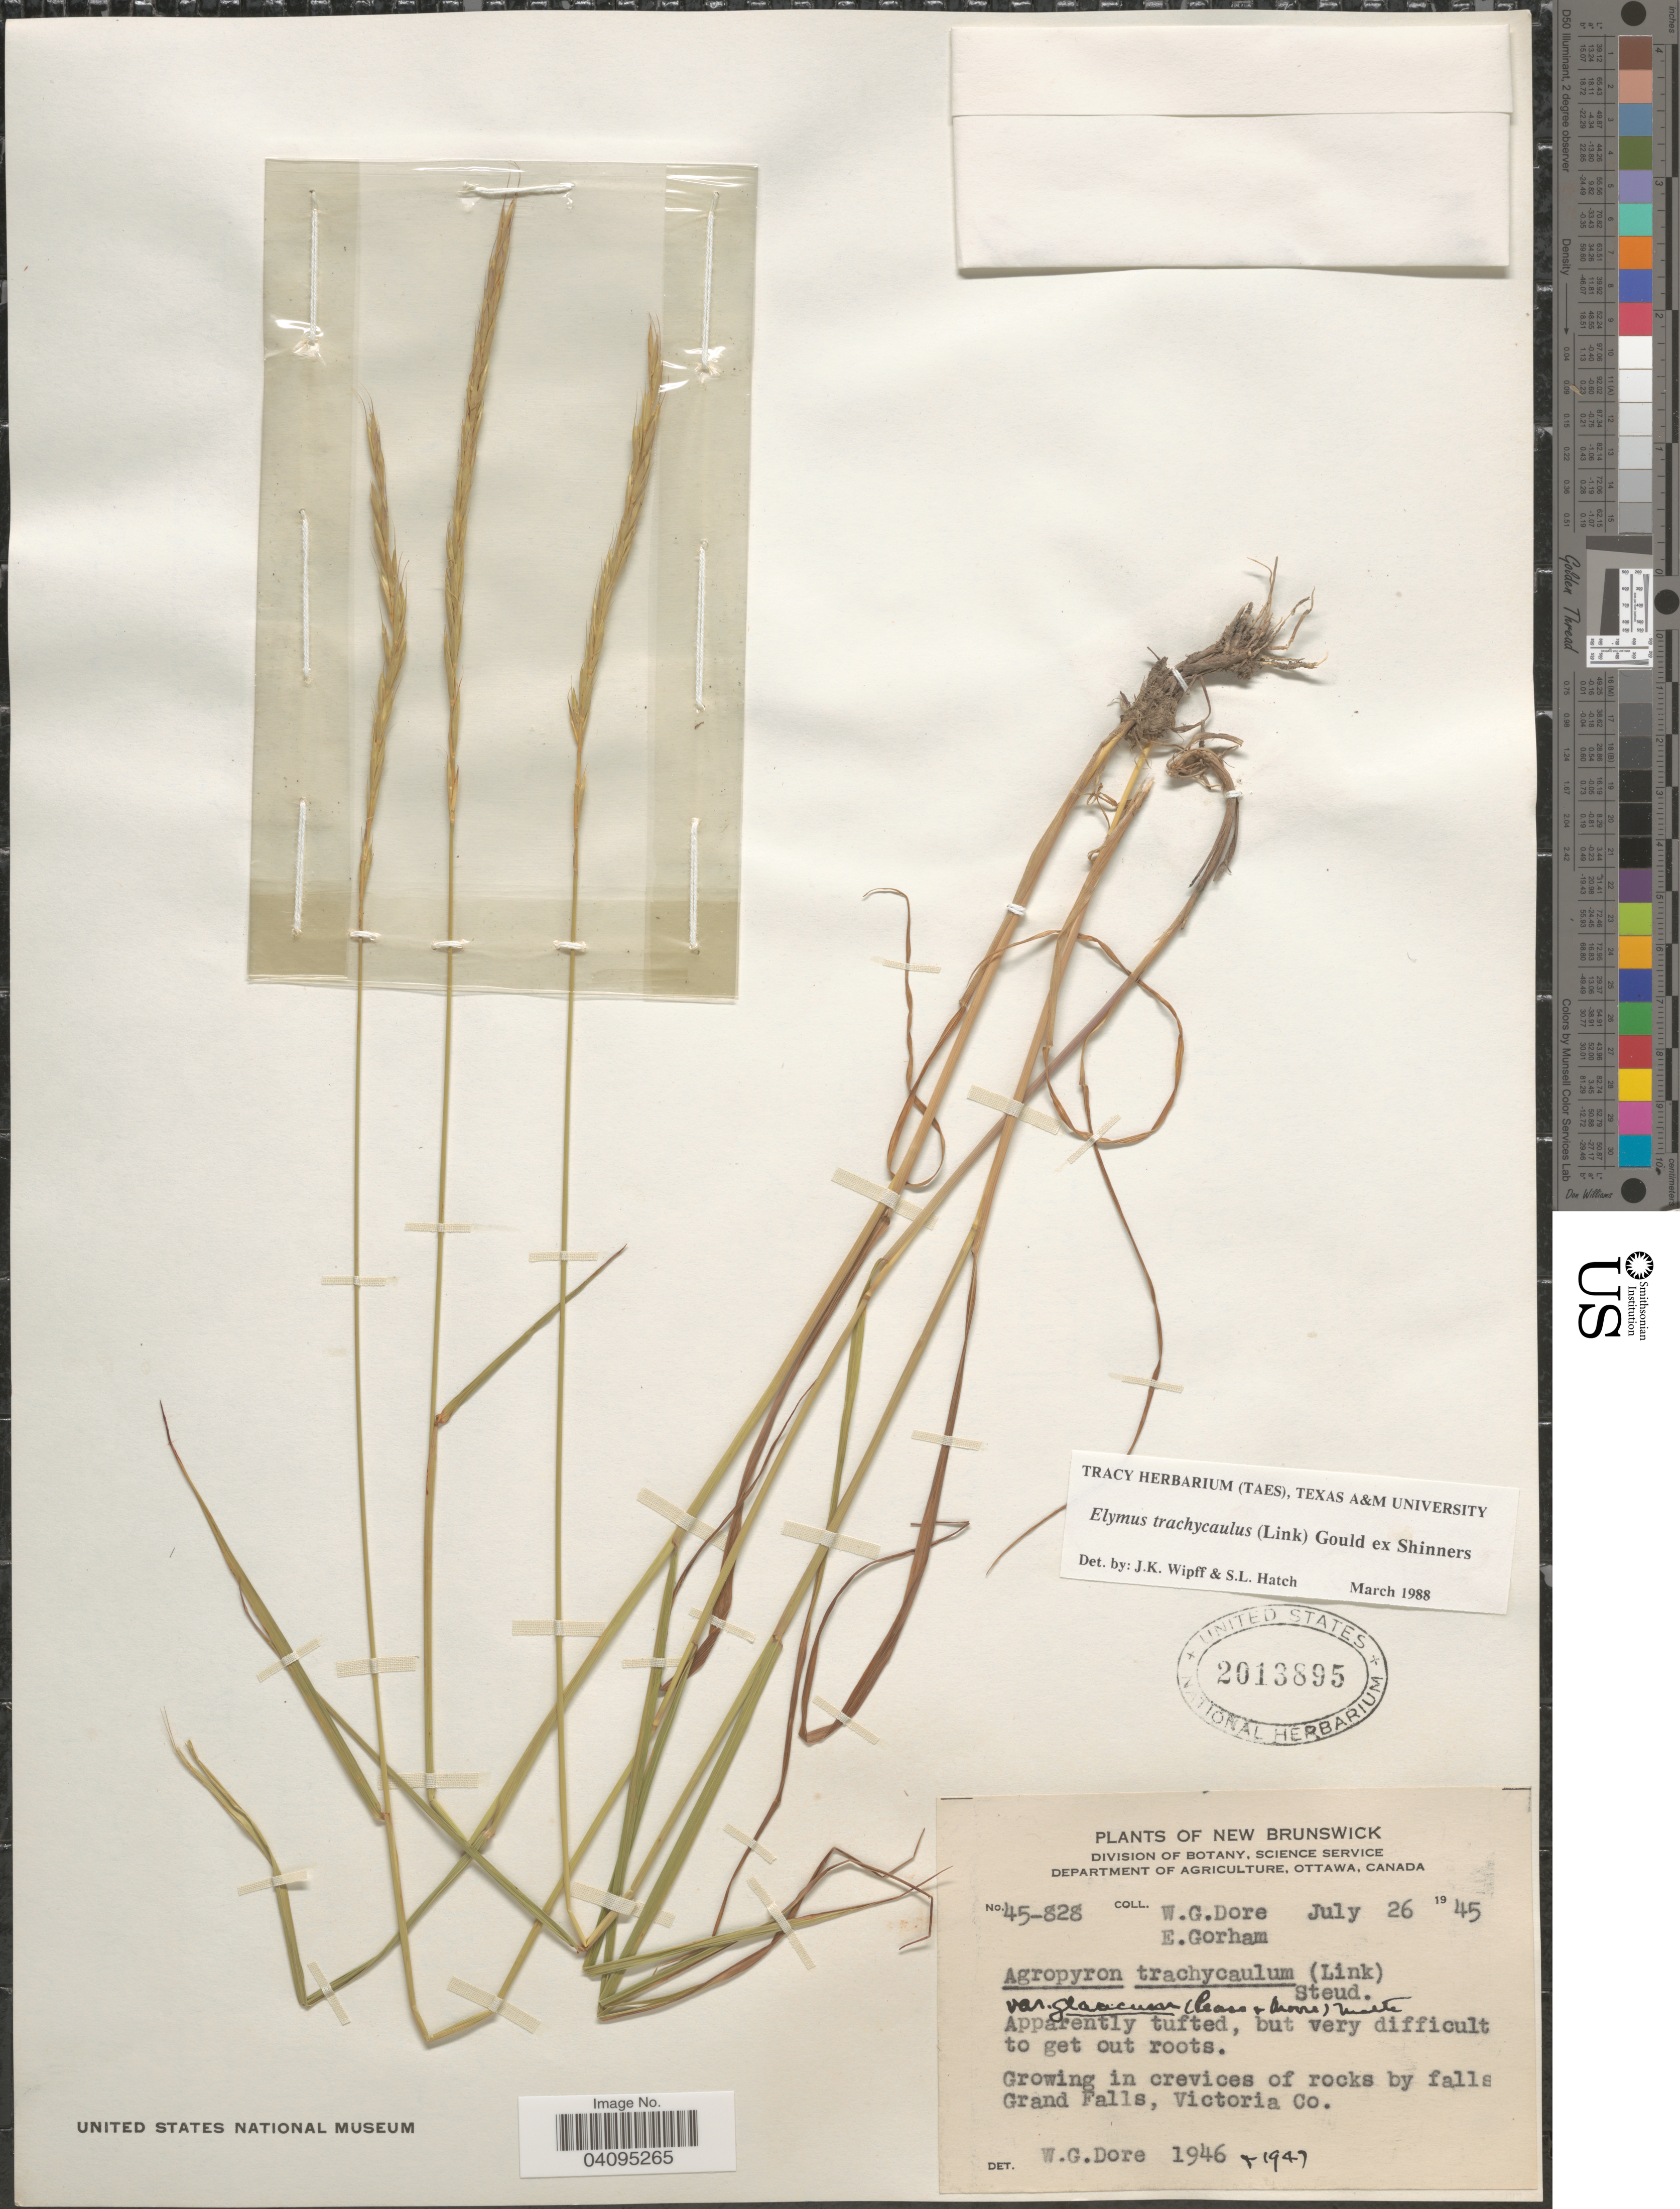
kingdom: Plantae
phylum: Tracheophyta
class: Liliopsida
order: Poales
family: Poaceae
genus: Elymus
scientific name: Elymus trachycaulus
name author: (Link) Gould ex Shinners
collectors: W. Dore & E. Gorham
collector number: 45-828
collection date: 1945-07-26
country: Canada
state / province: New Brunswick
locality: Growing in crevices of rocks by falls Grand Falls, Victoria Co.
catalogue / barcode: US 2013895